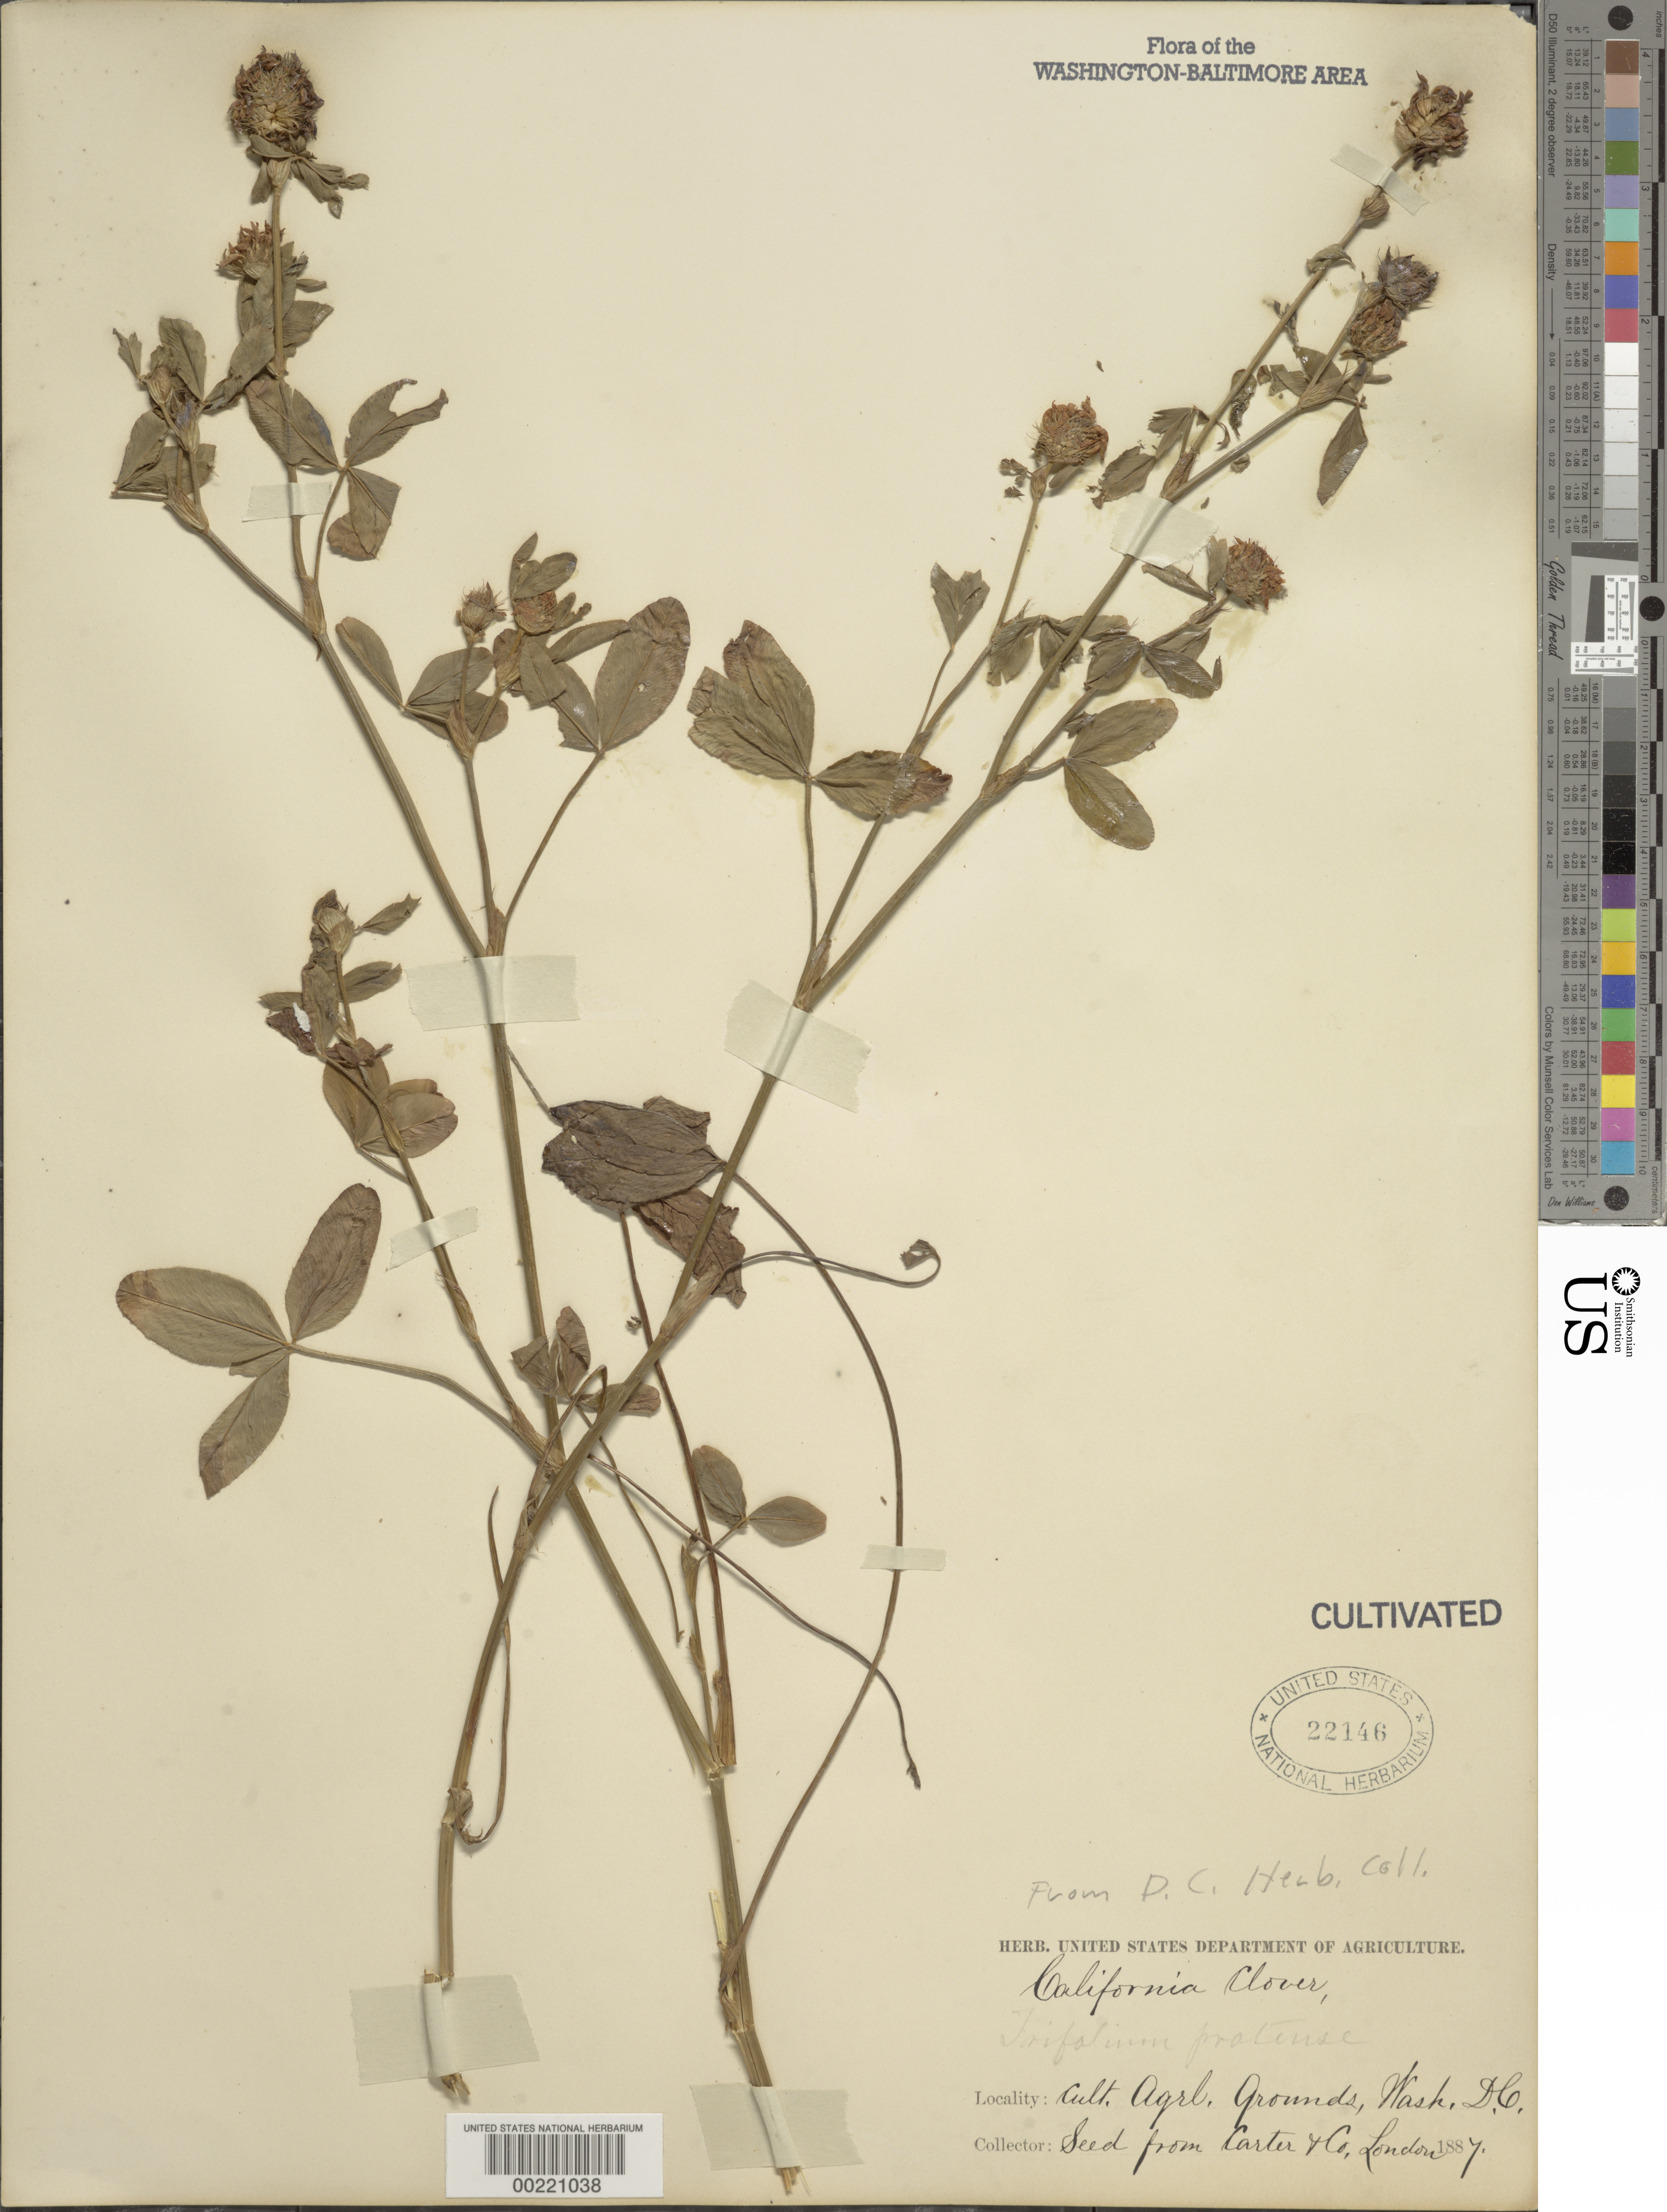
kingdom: Plantae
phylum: Tracheophyta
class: Magnoliopsida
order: Fabales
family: Fabaceae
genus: Trifolium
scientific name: Trifolium pratense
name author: L.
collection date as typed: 1887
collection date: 1887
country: United States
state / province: District of Columbia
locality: Department of Agriculture grounds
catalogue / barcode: US 22146